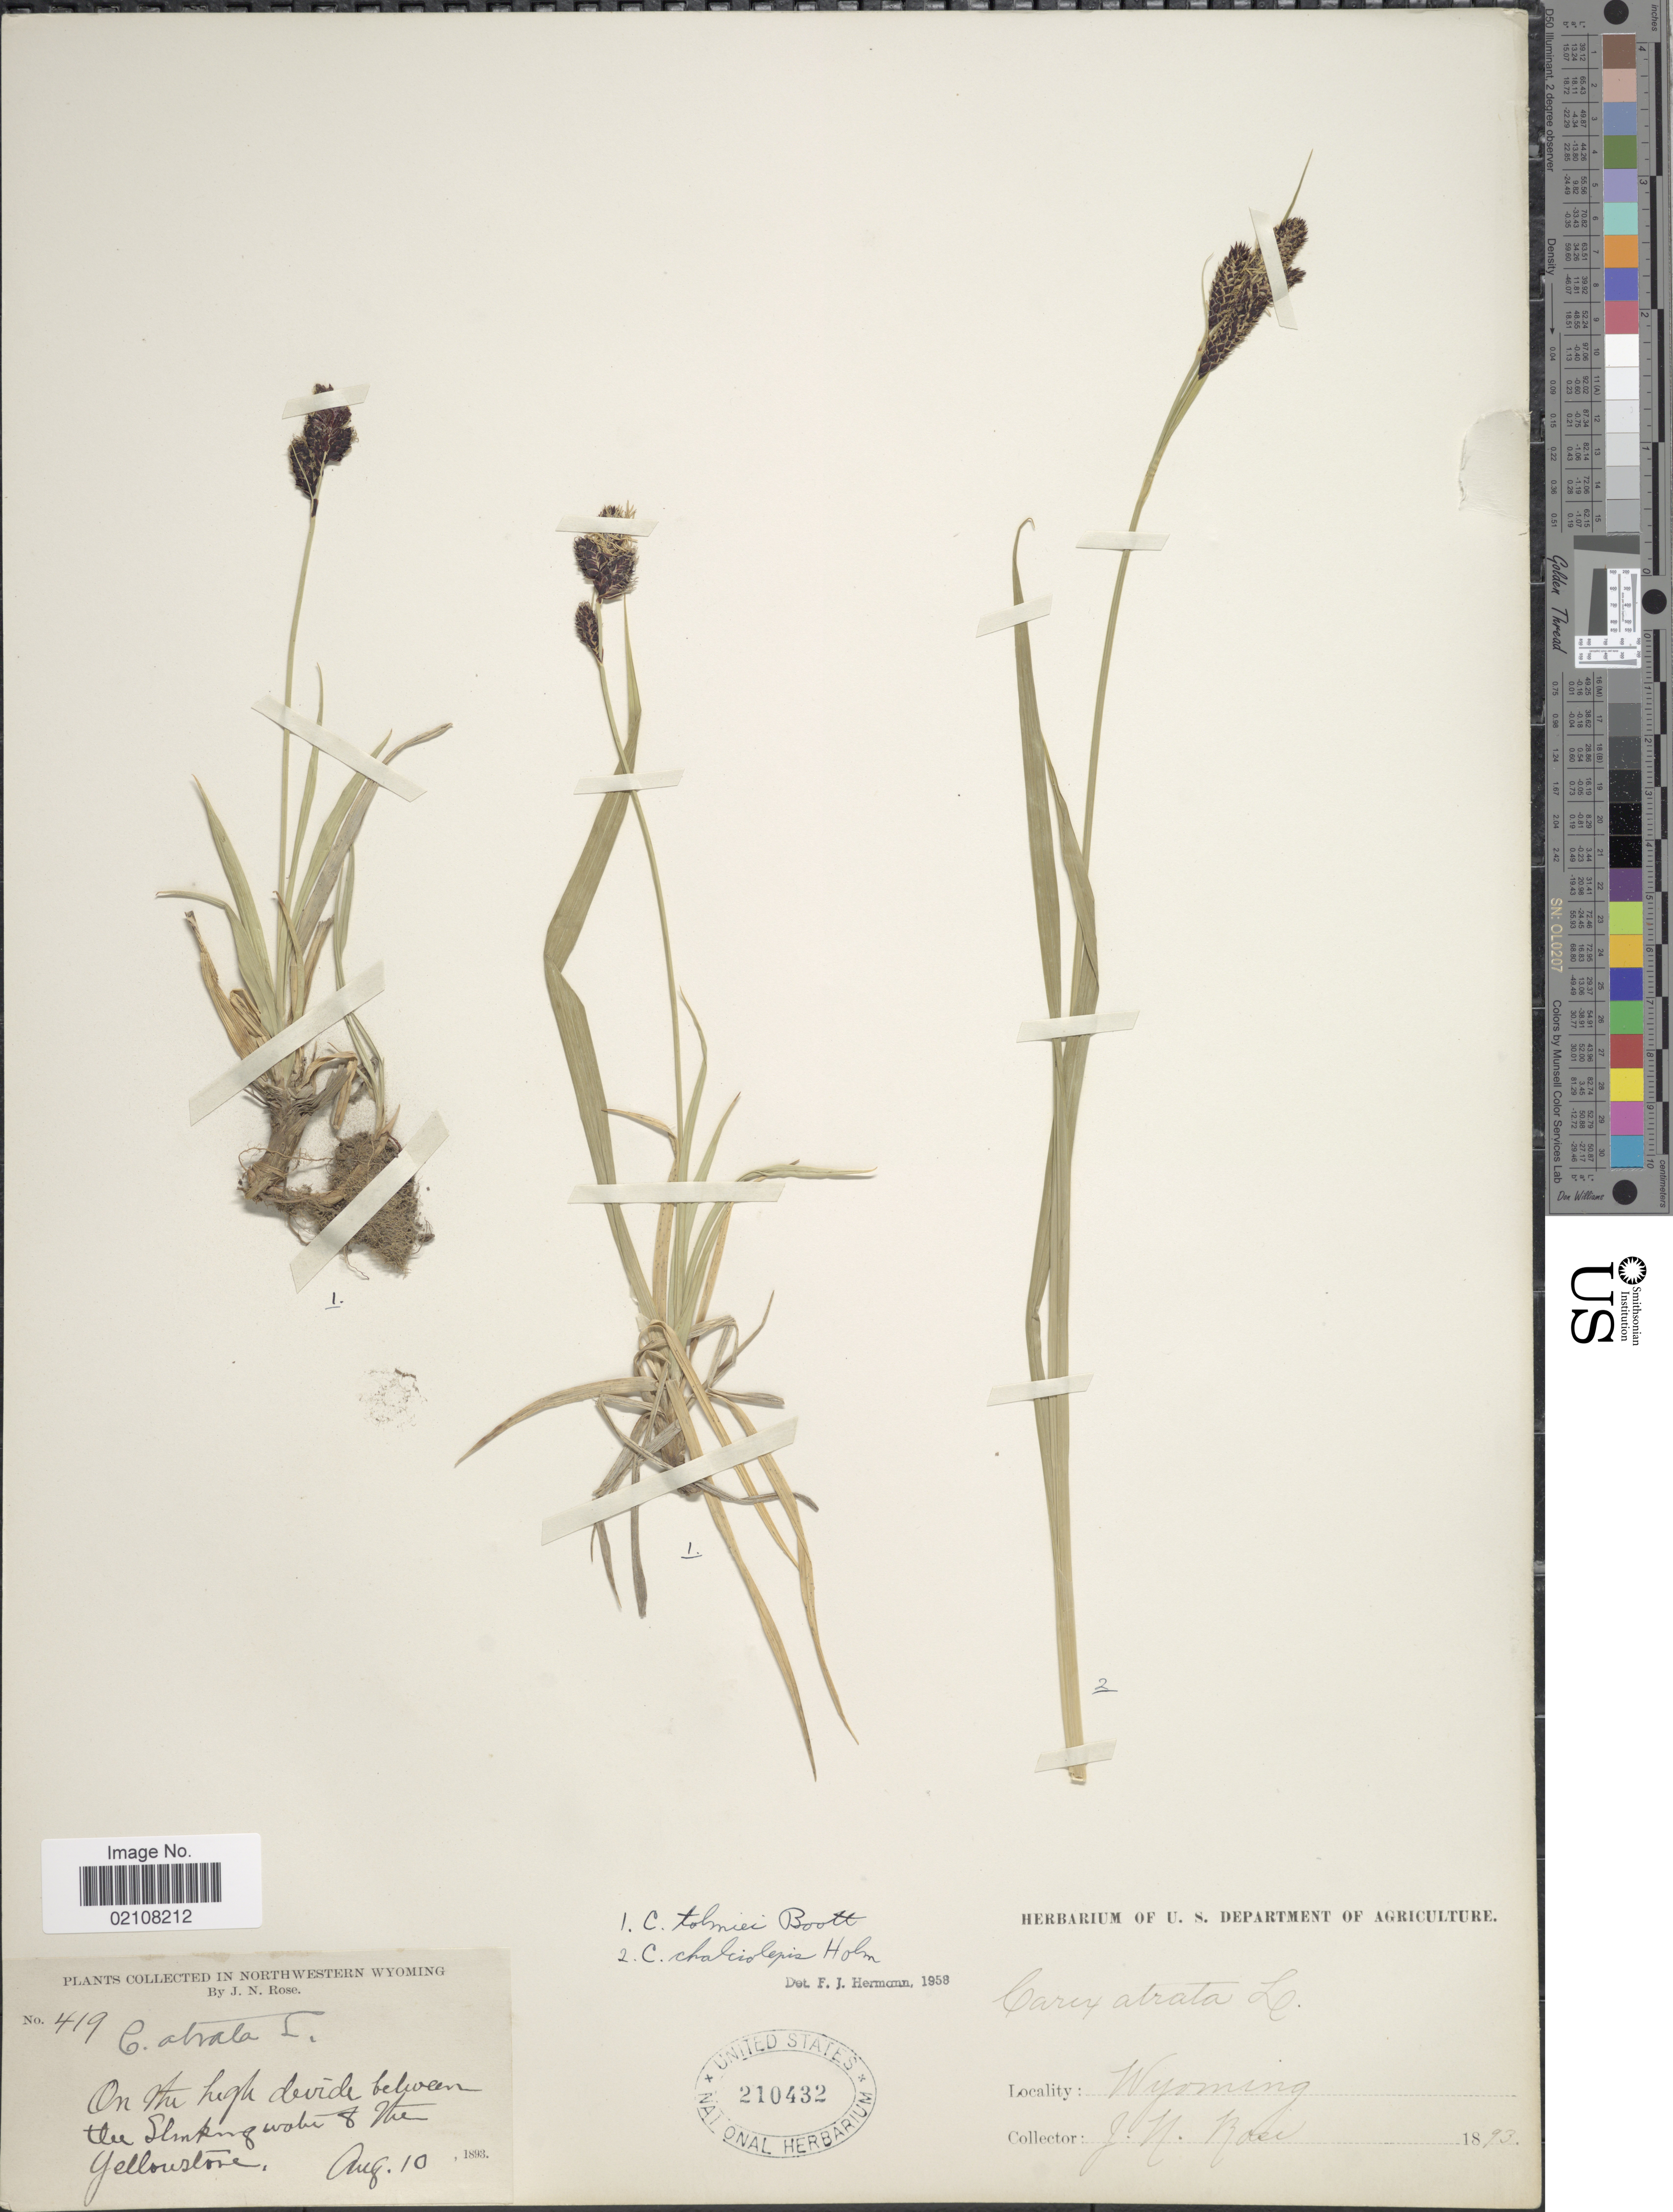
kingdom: Plantae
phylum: Tracheophyta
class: Liliopsida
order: Poales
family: Cyperaceae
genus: Carex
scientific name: Carex chalciolepis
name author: Holm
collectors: J. N. Rose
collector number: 419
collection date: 1893-08-10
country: United States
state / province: Wyoming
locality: In Northwestern Wyoming, On the high devide between the Slinking water of the Yellowstone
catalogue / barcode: US 210432